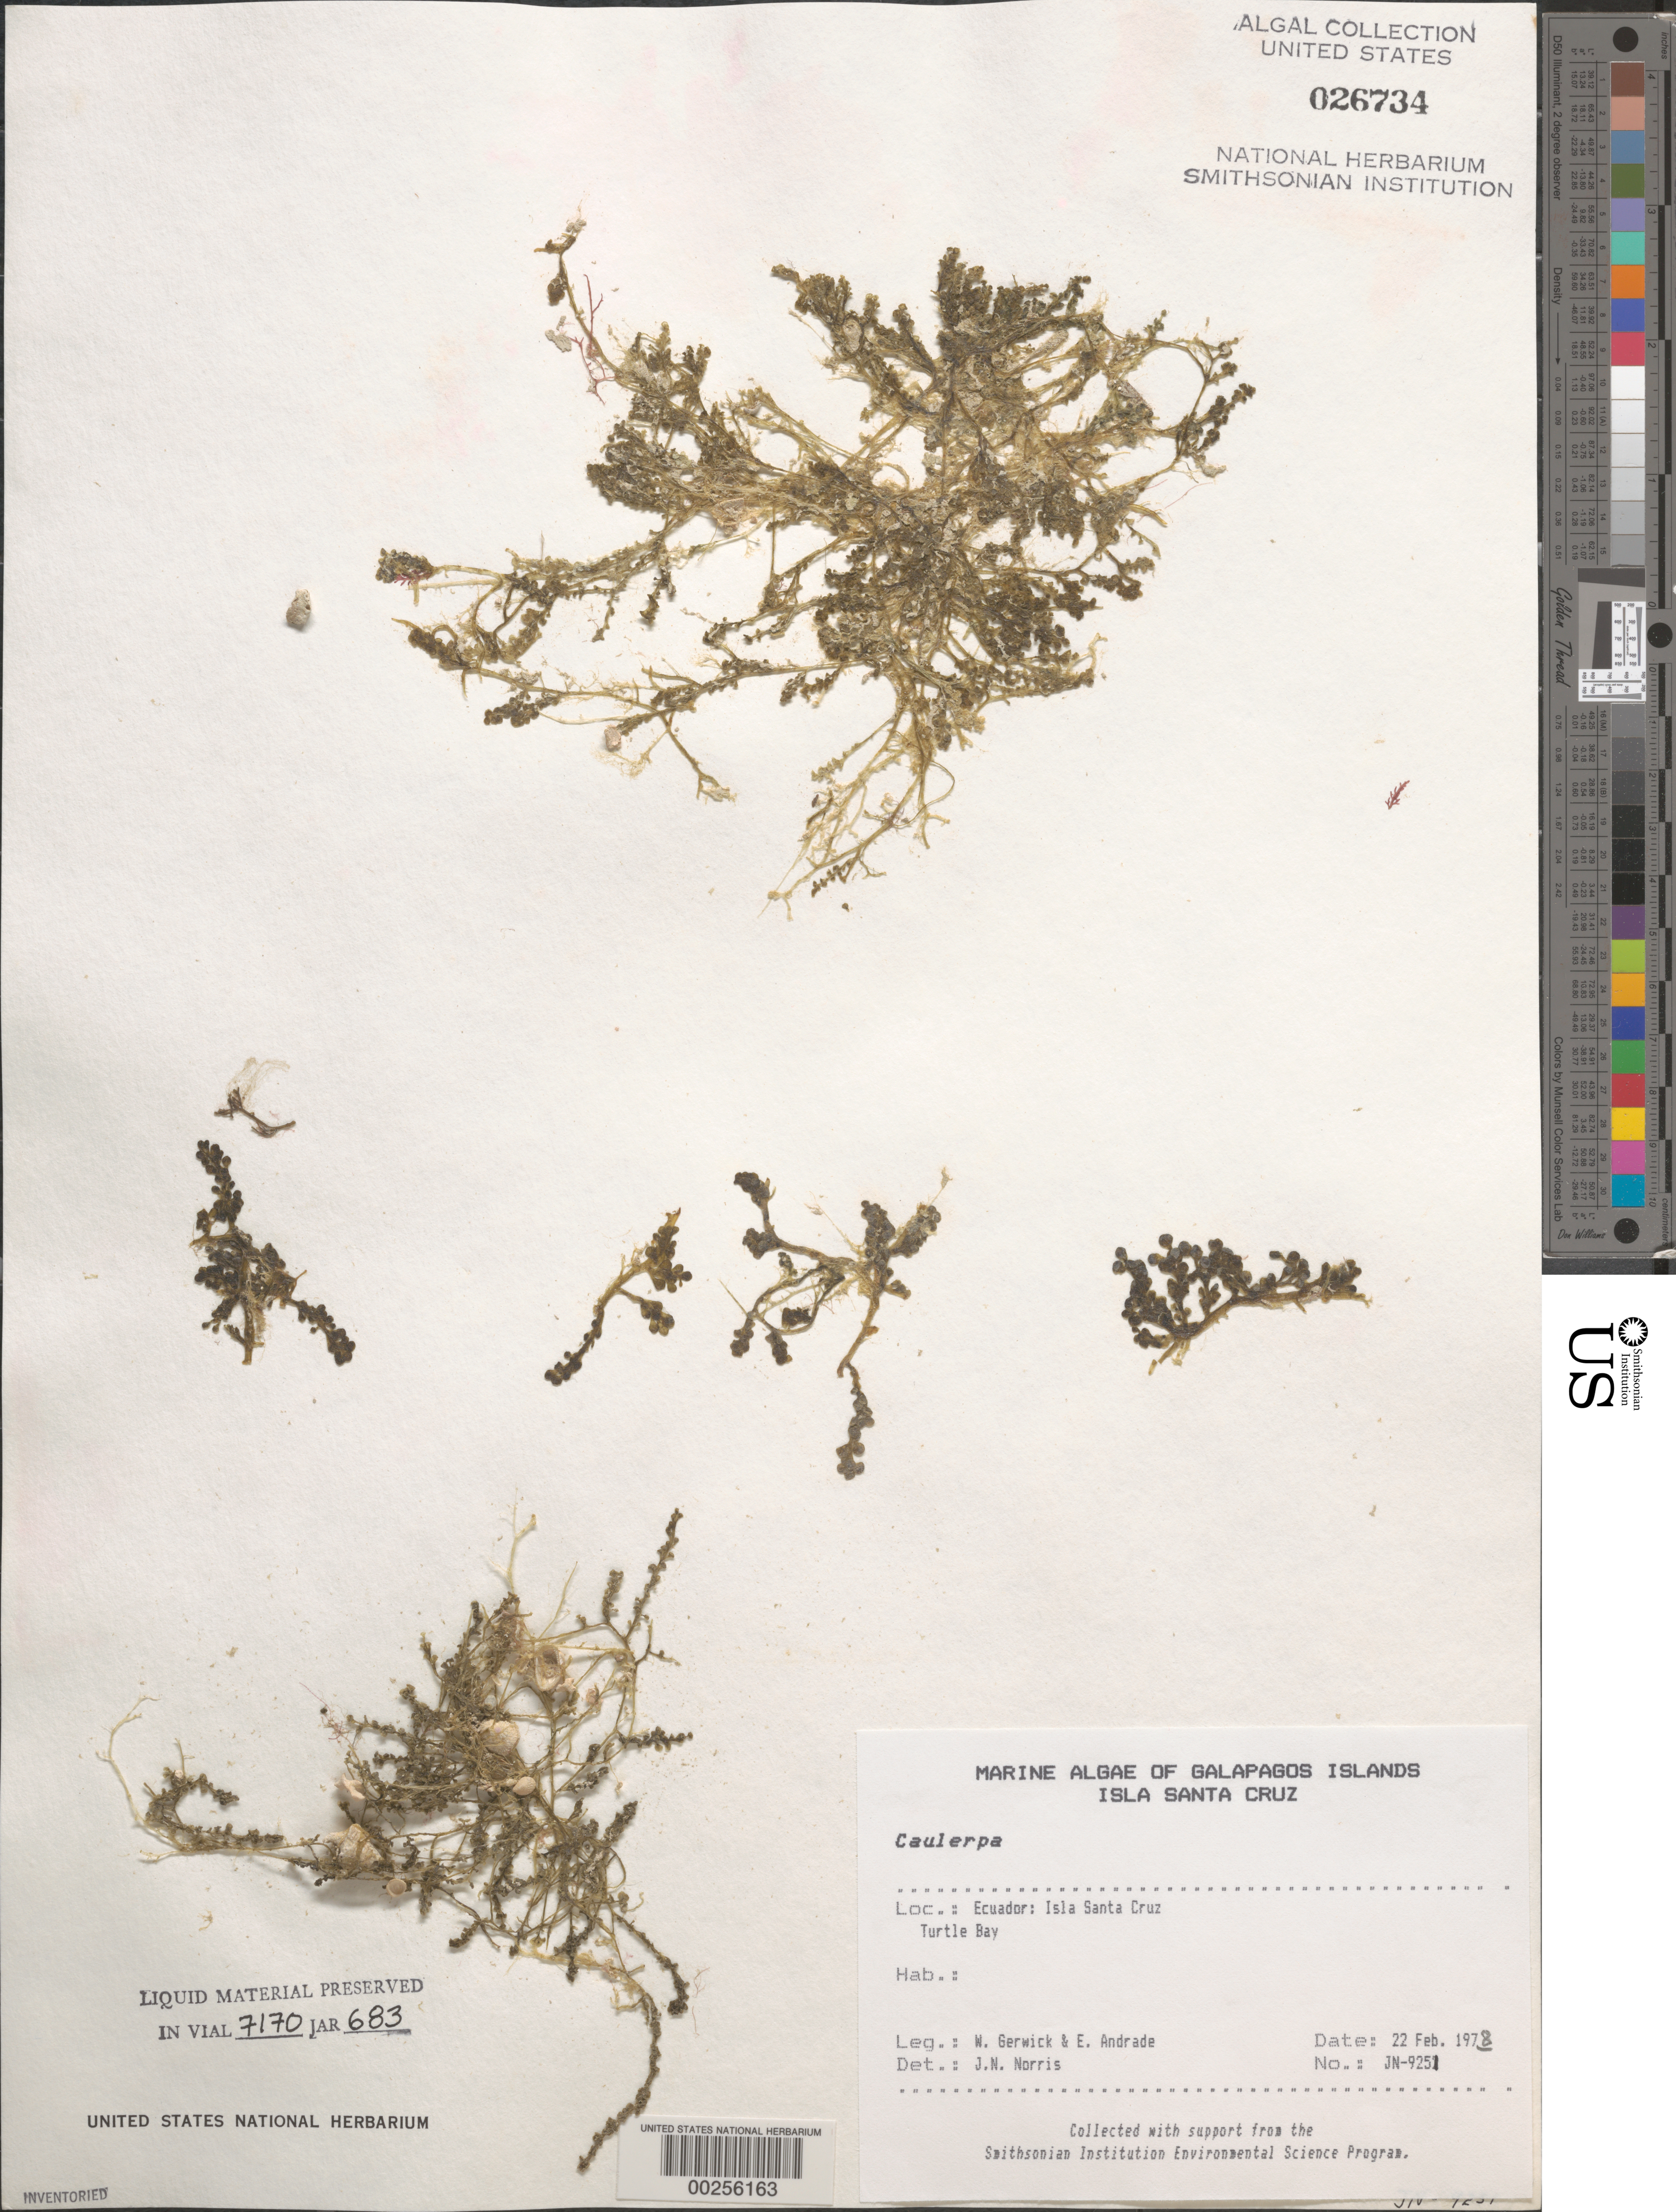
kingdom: Plantae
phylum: Chlorophyta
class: Ulvophyceae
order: Bryopsidales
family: Caulerpaceae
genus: Caulerpa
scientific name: Caulerpa sp.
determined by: Norris, James N.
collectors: W. Gerwick & E. Andrade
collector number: Jn-9251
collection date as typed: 22 Feb 1978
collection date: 1978-02-22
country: Ecuador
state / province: Colón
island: Santa Cruz [Indefatigable, Chaves]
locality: Turtle Bay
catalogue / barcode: US 26734